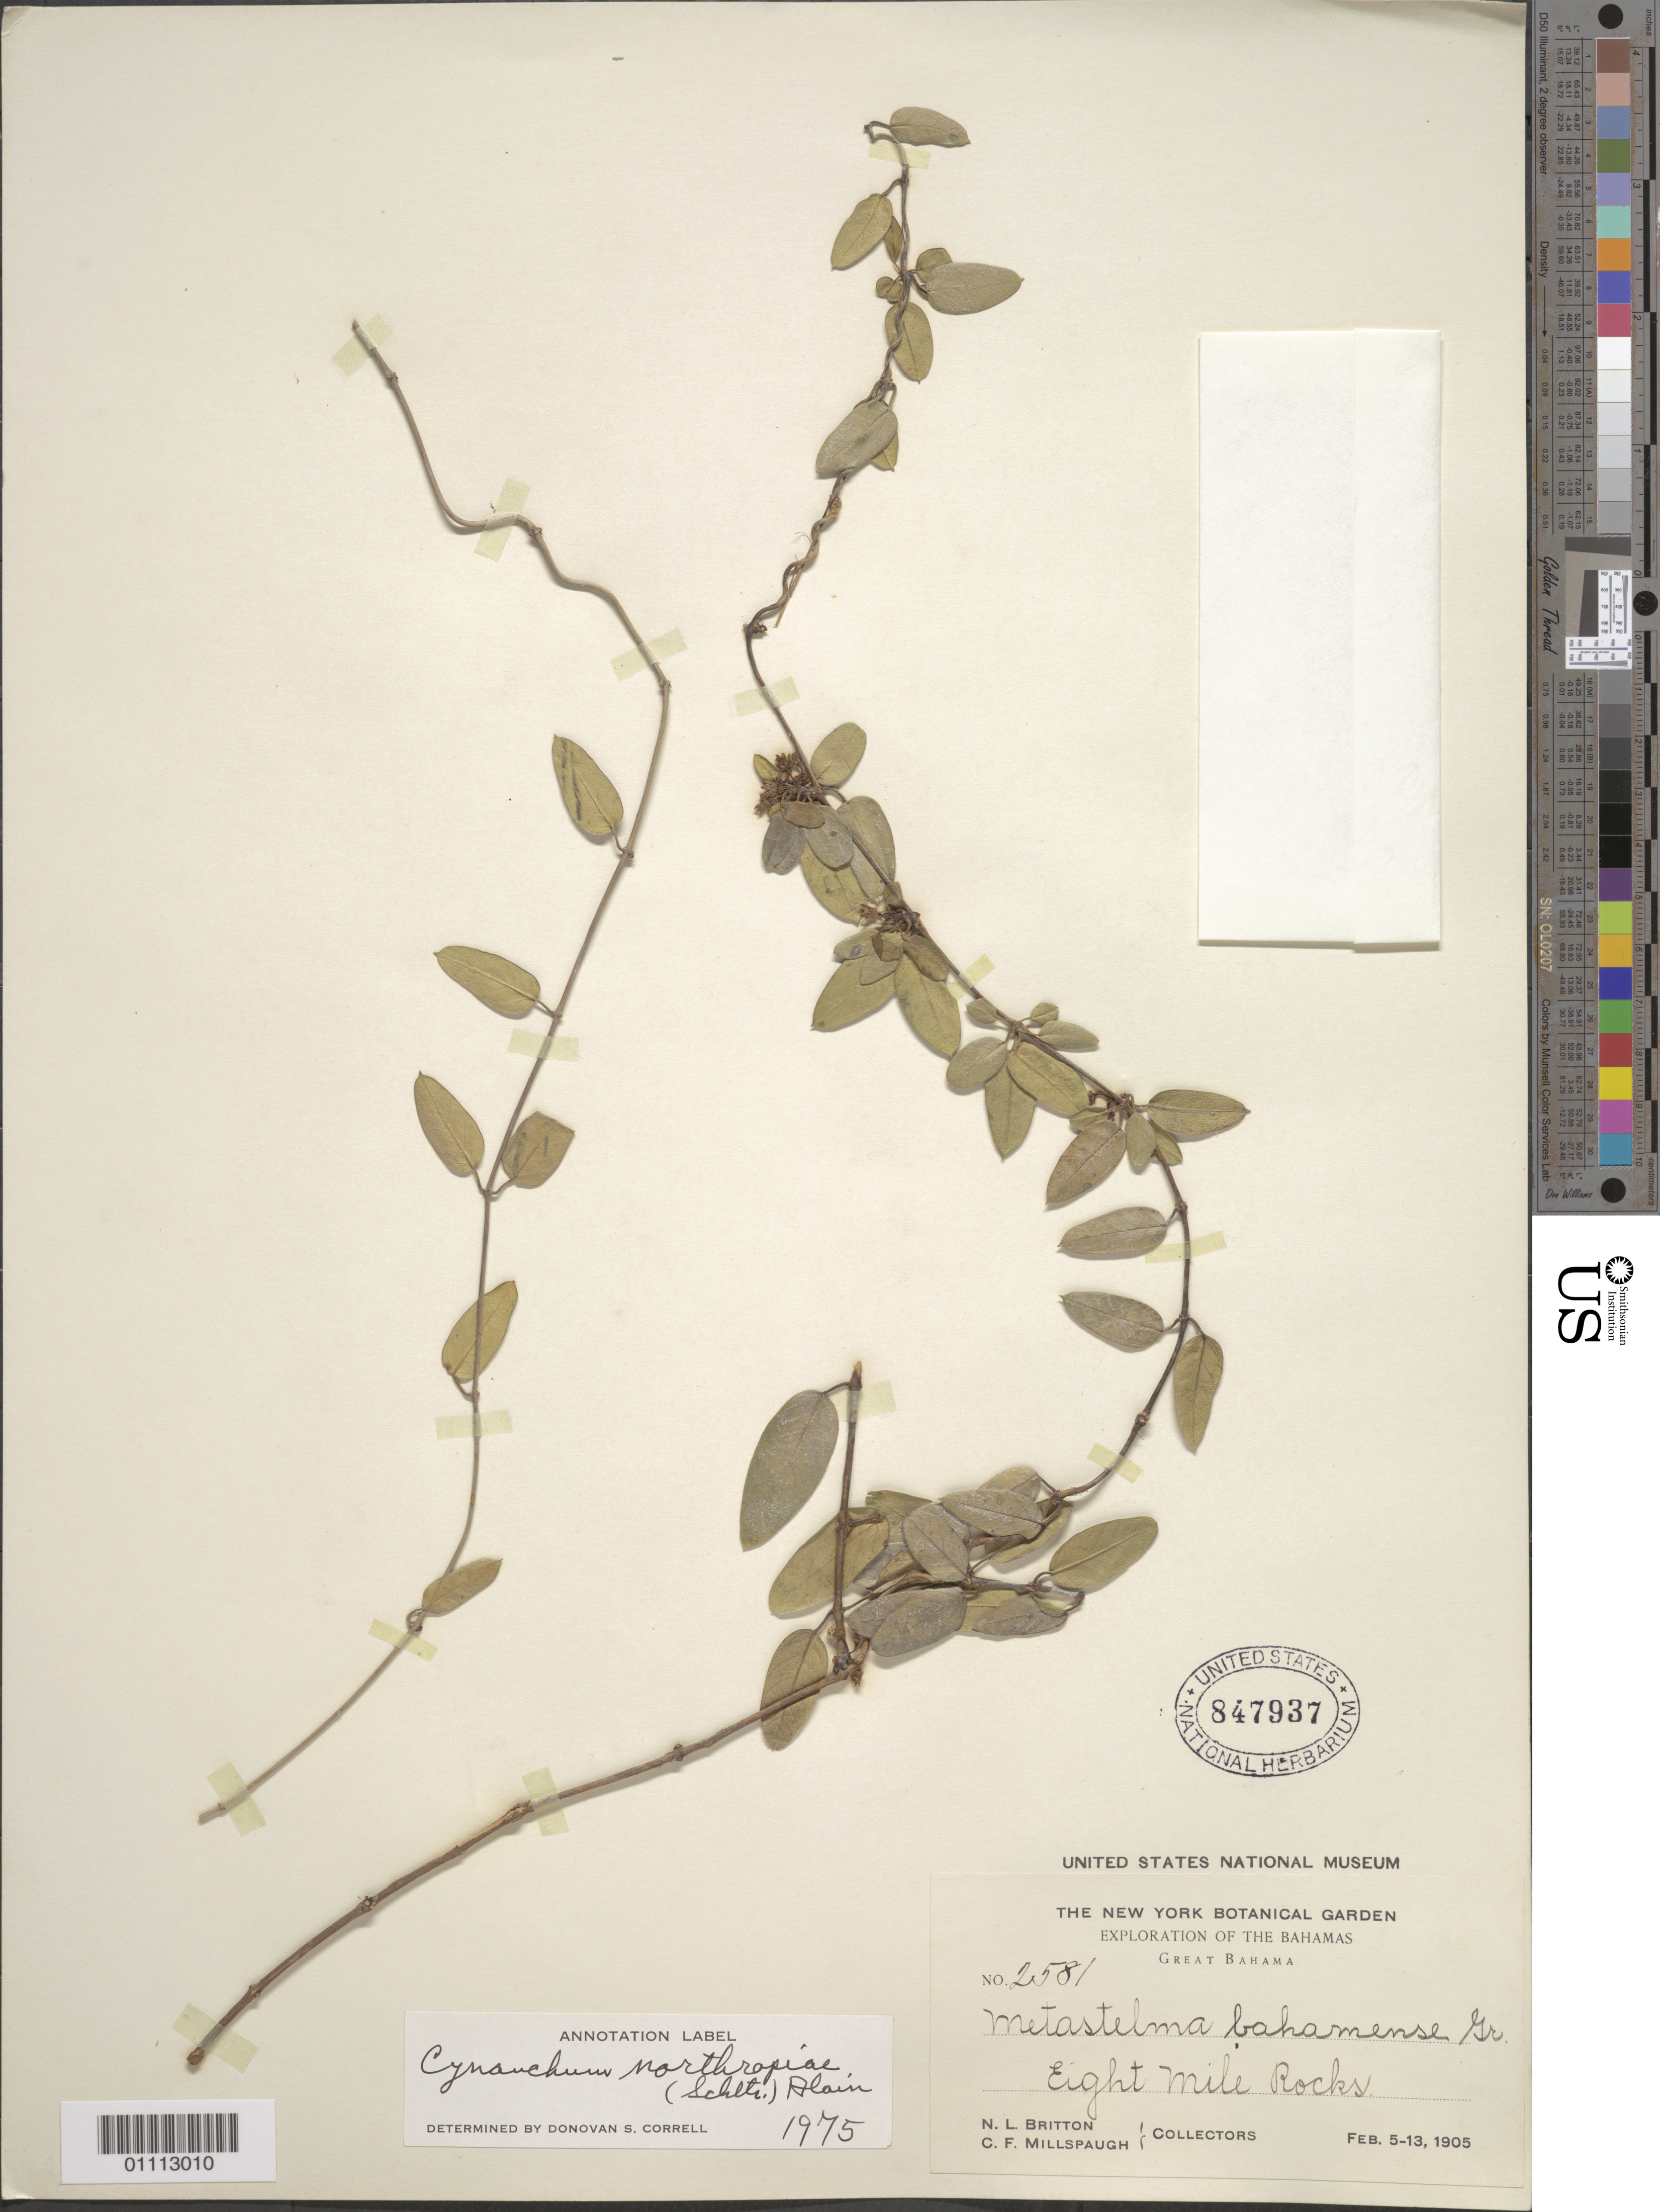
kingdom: Plantae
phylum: Tracheophyta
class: Magnoliopsida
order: Gentianales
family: Apocynaceae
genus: Cynanchum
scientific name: Cynanchum northropiae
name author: (Schltdl.) Alain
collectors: N. Britton & C. F. Millspaugh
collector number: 2581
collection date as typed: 05 Feb 1905 to 13 Feb 1905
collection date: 1905-02-05/1905-02-13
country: Bahamas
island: Grand Bahama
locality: eight mile rocks.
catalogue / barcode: US 847937